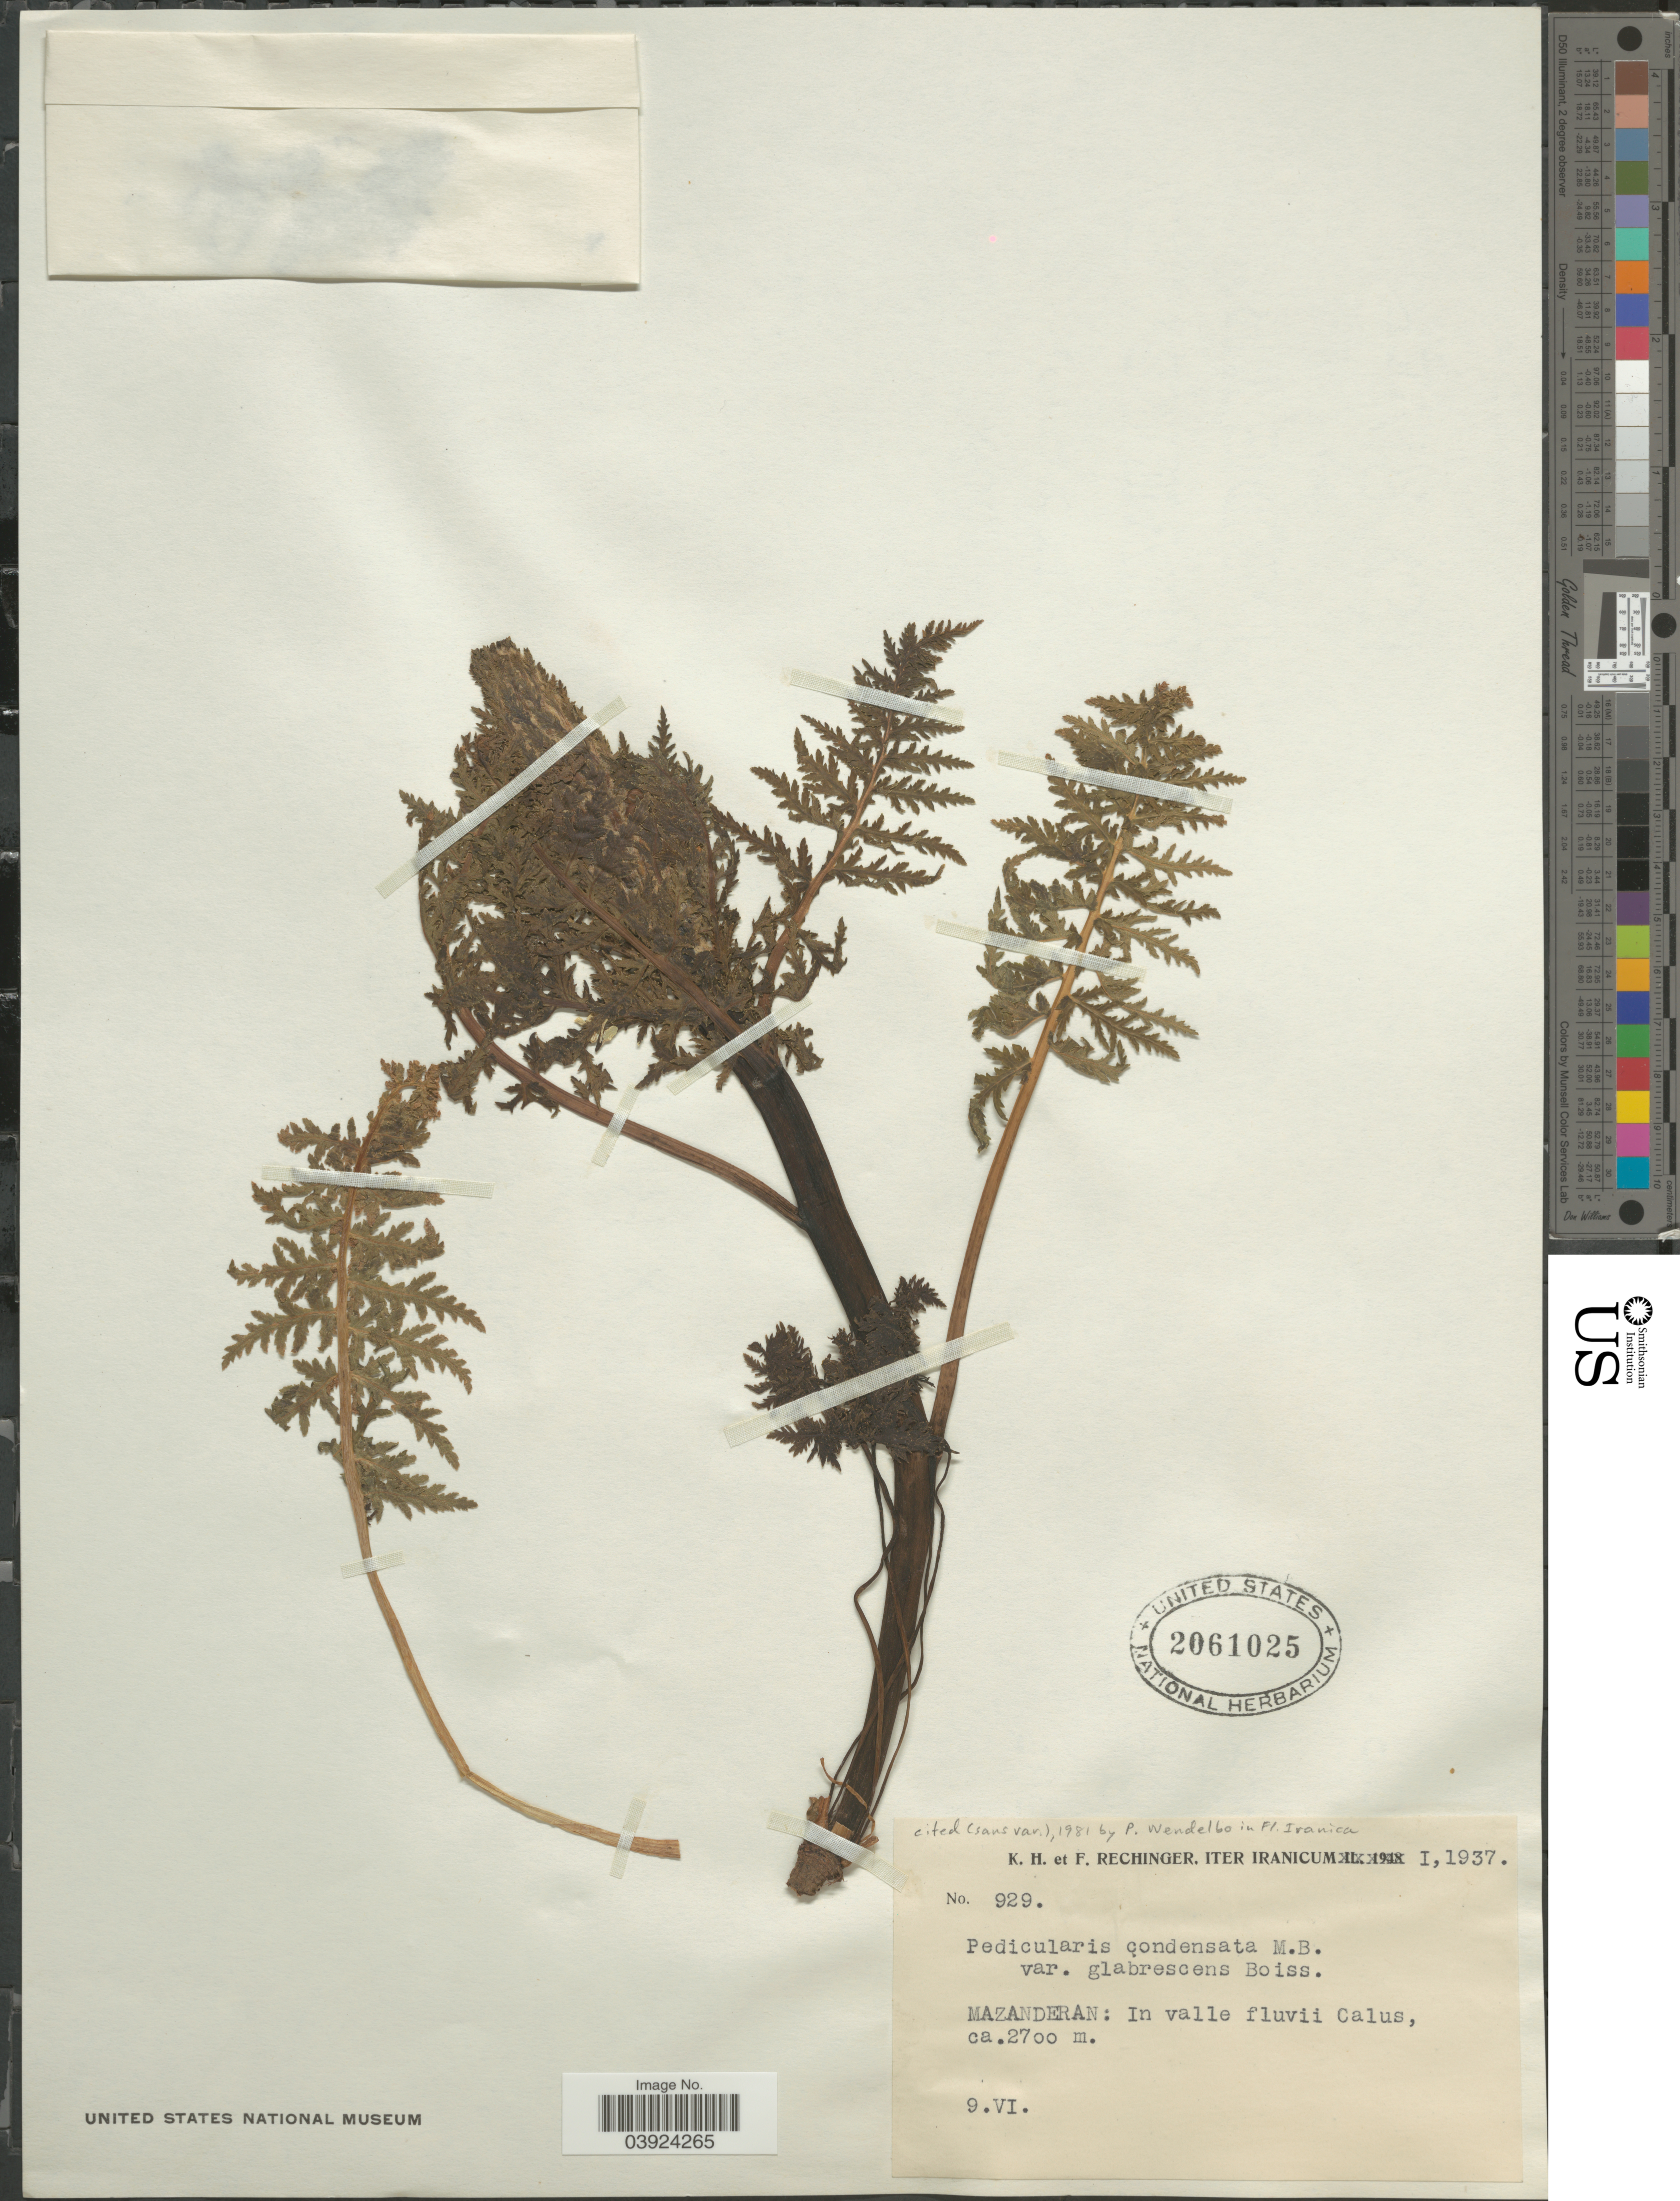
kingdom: Plantae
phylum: Tracheophyta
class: Magnoliopsida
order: Lamiales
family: Orobanchaceae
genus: Pedicularis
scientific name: Pedicularis condensata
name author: M. Bieb.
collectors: K. H. Rechinger & F. Rechinger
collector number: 929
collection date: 1937-06-09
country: Iran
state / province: Mazandaran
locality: Mazanderan: In valle fluvii Calus.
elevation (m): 2700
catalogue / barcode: US 2061025